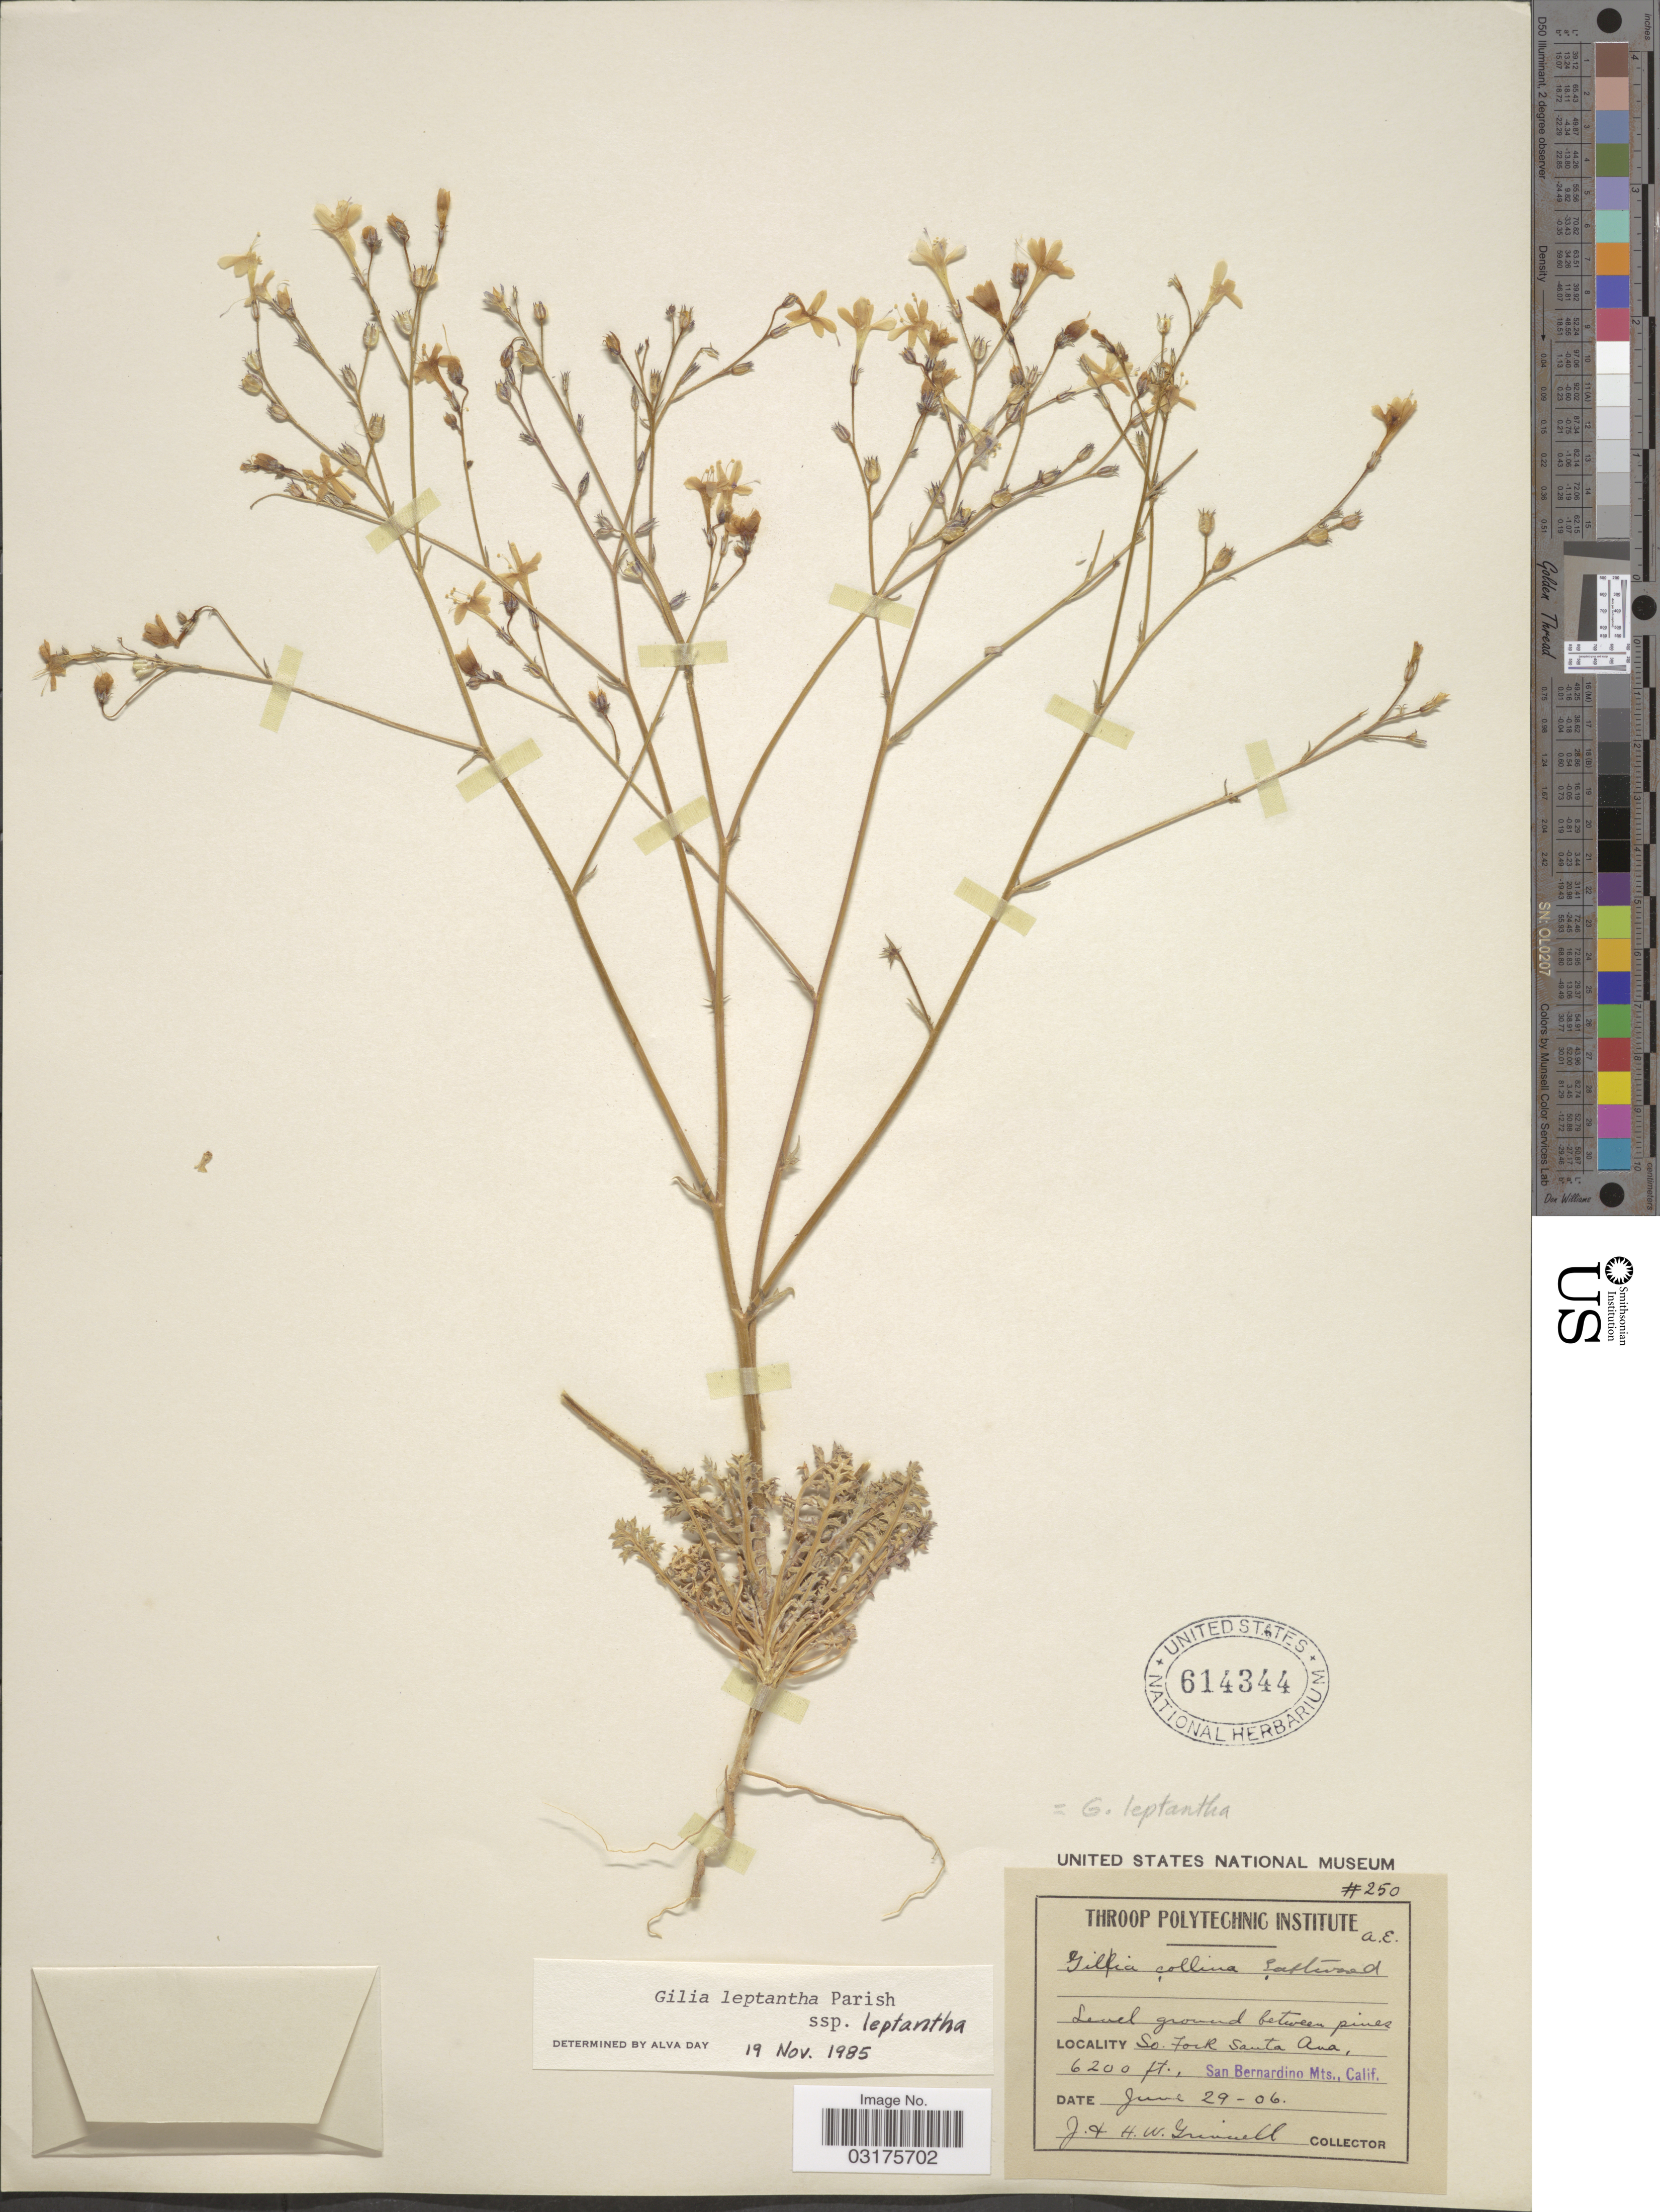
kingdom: Plantae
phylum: Tracheophyta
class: Magnoliopsida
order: Ericales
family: Polemoniaceae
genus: Gilia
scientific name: Gilia leptantha subsp. leptantha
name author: Parish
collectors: J. Grinnell & H. Grinnell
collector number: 250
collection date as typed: Transcribed d/m/y: 29/6/6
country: United States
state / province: California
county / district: San Bernardino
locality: So. Fork Santa Ana. San Bernardino Mts.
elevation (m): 1890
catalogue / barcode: US 614344